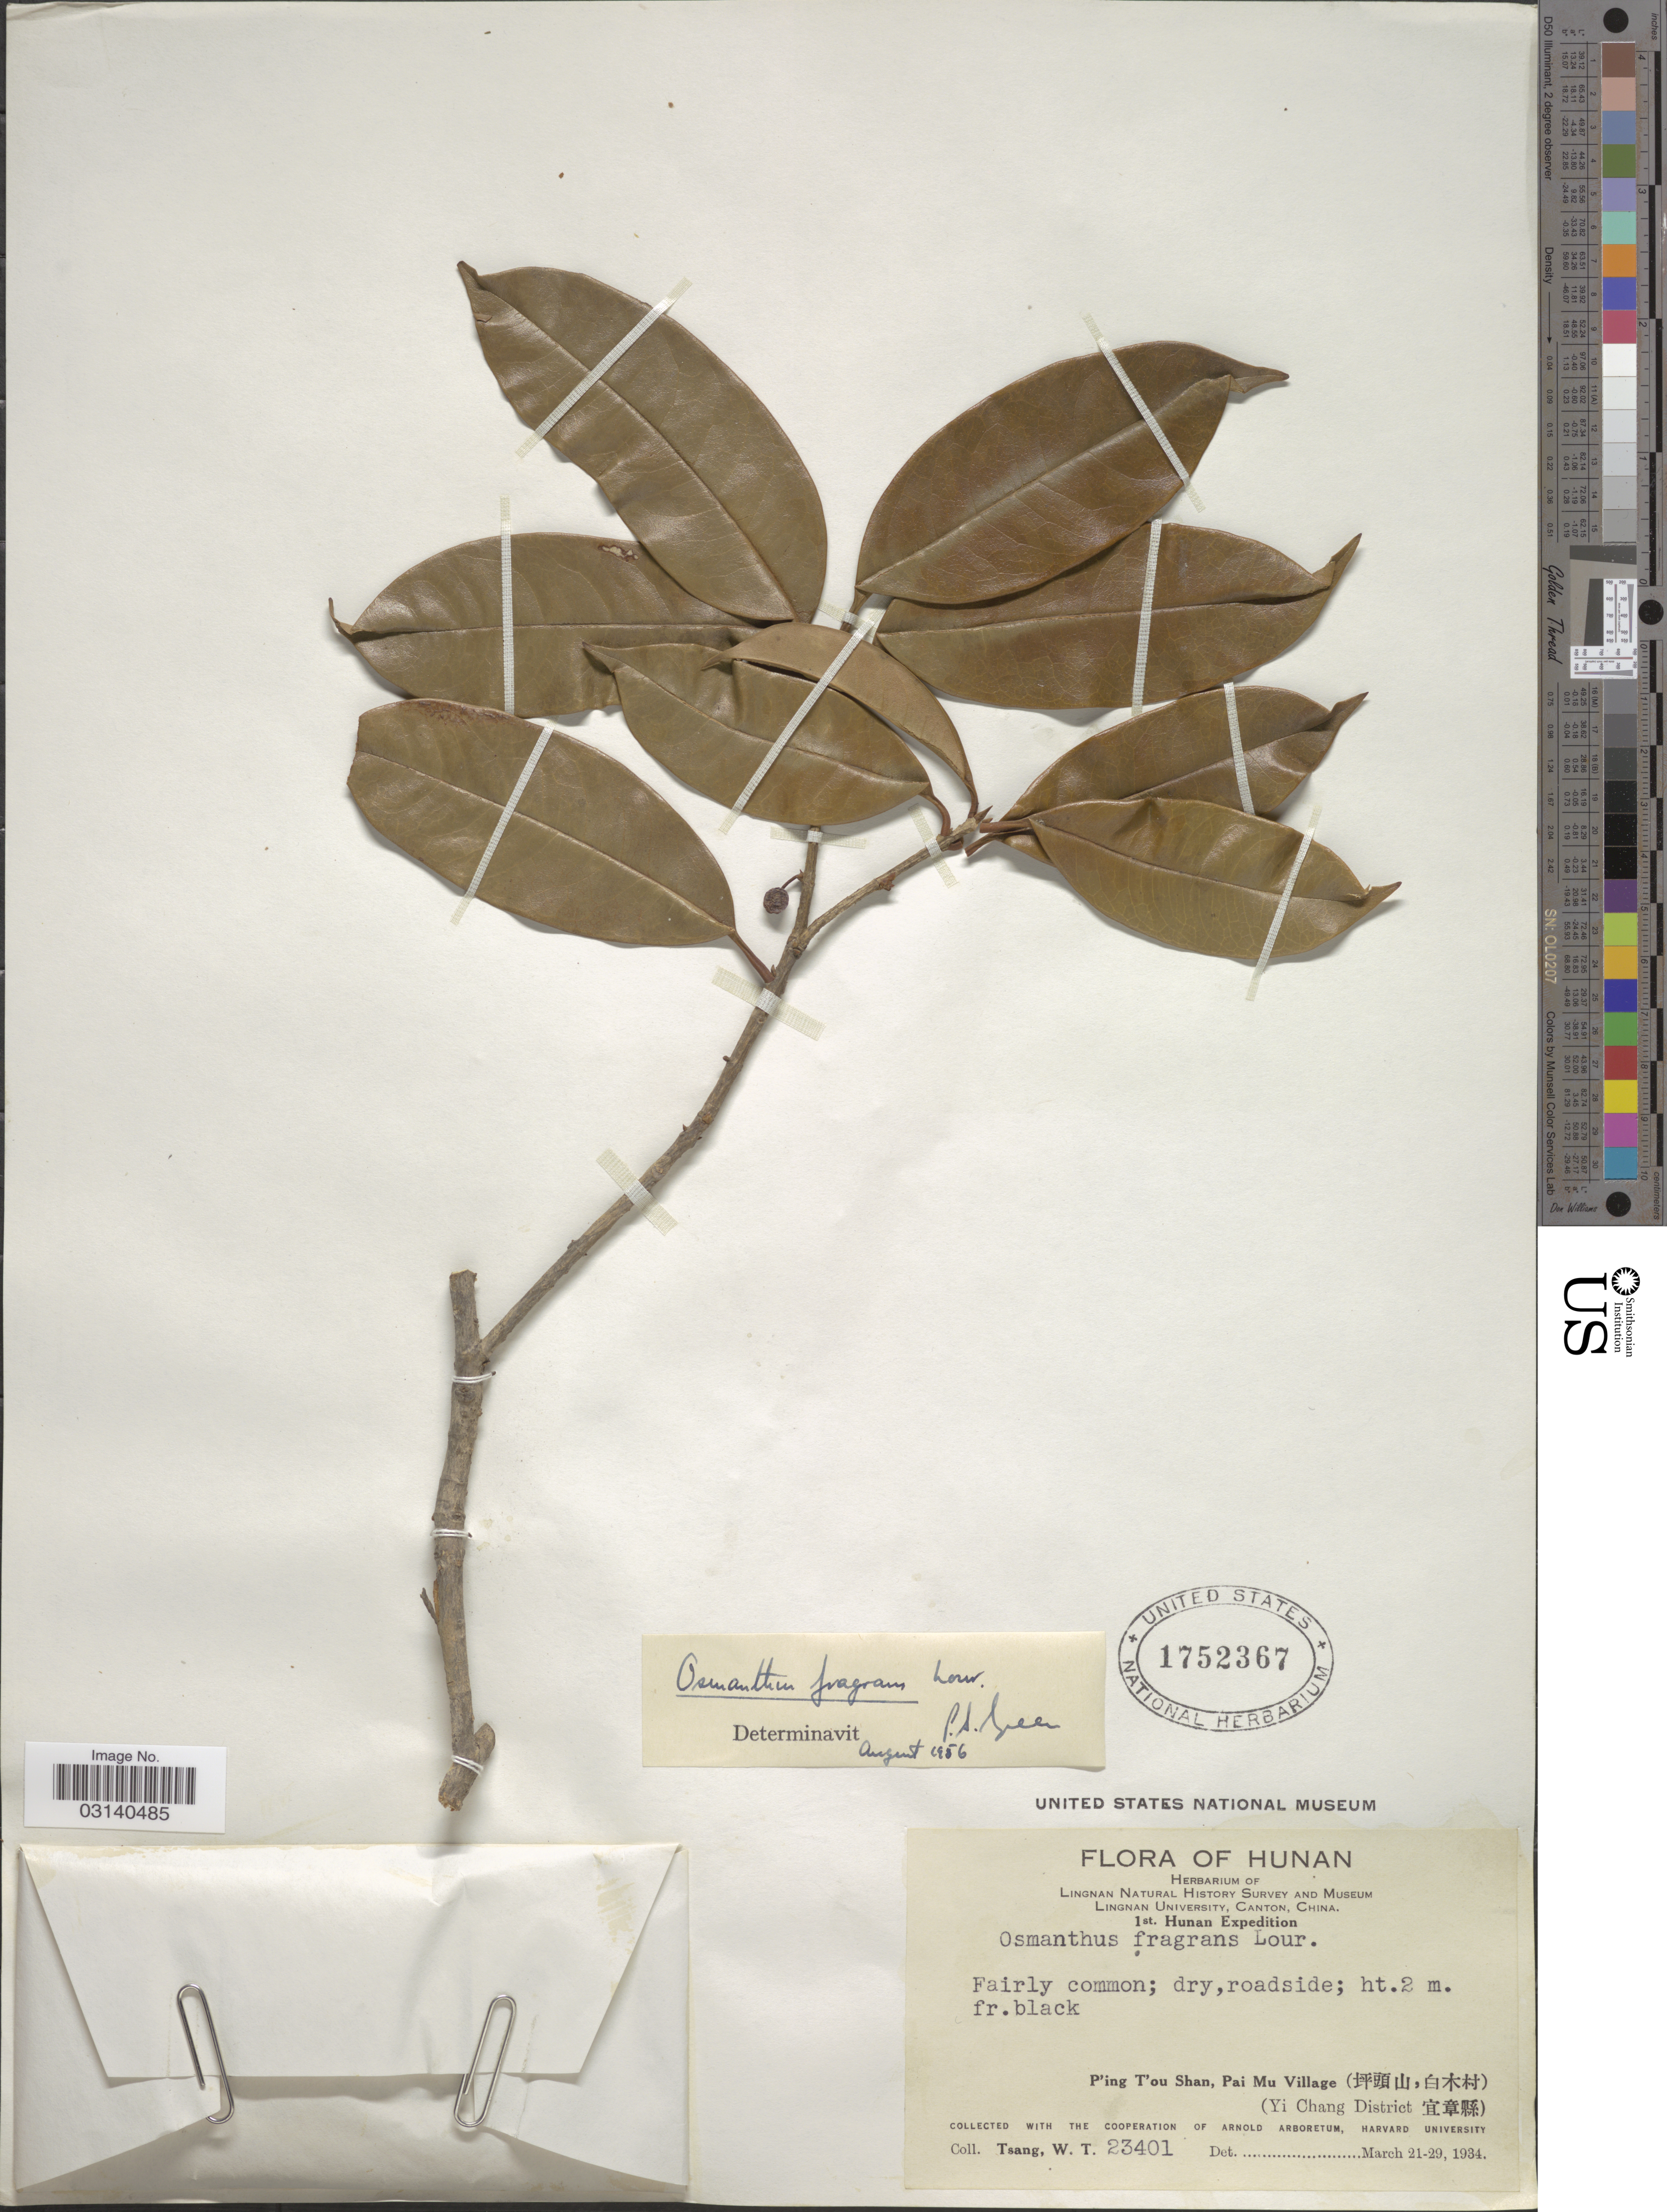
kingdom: Plantae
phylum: Tracheophyta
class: Magnoliopsida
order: Lamiales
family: Oleaceae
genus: Osmanthus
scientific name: Osmanthus fragrans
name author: Lour.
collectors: W. T. Tsang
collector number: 23401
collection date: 1934-03-23/1934-03-29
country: China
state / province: Hunan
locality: P'ing T'ou Shan, Pai Mu Village (Yi Chang District).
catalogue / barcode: US 1752367